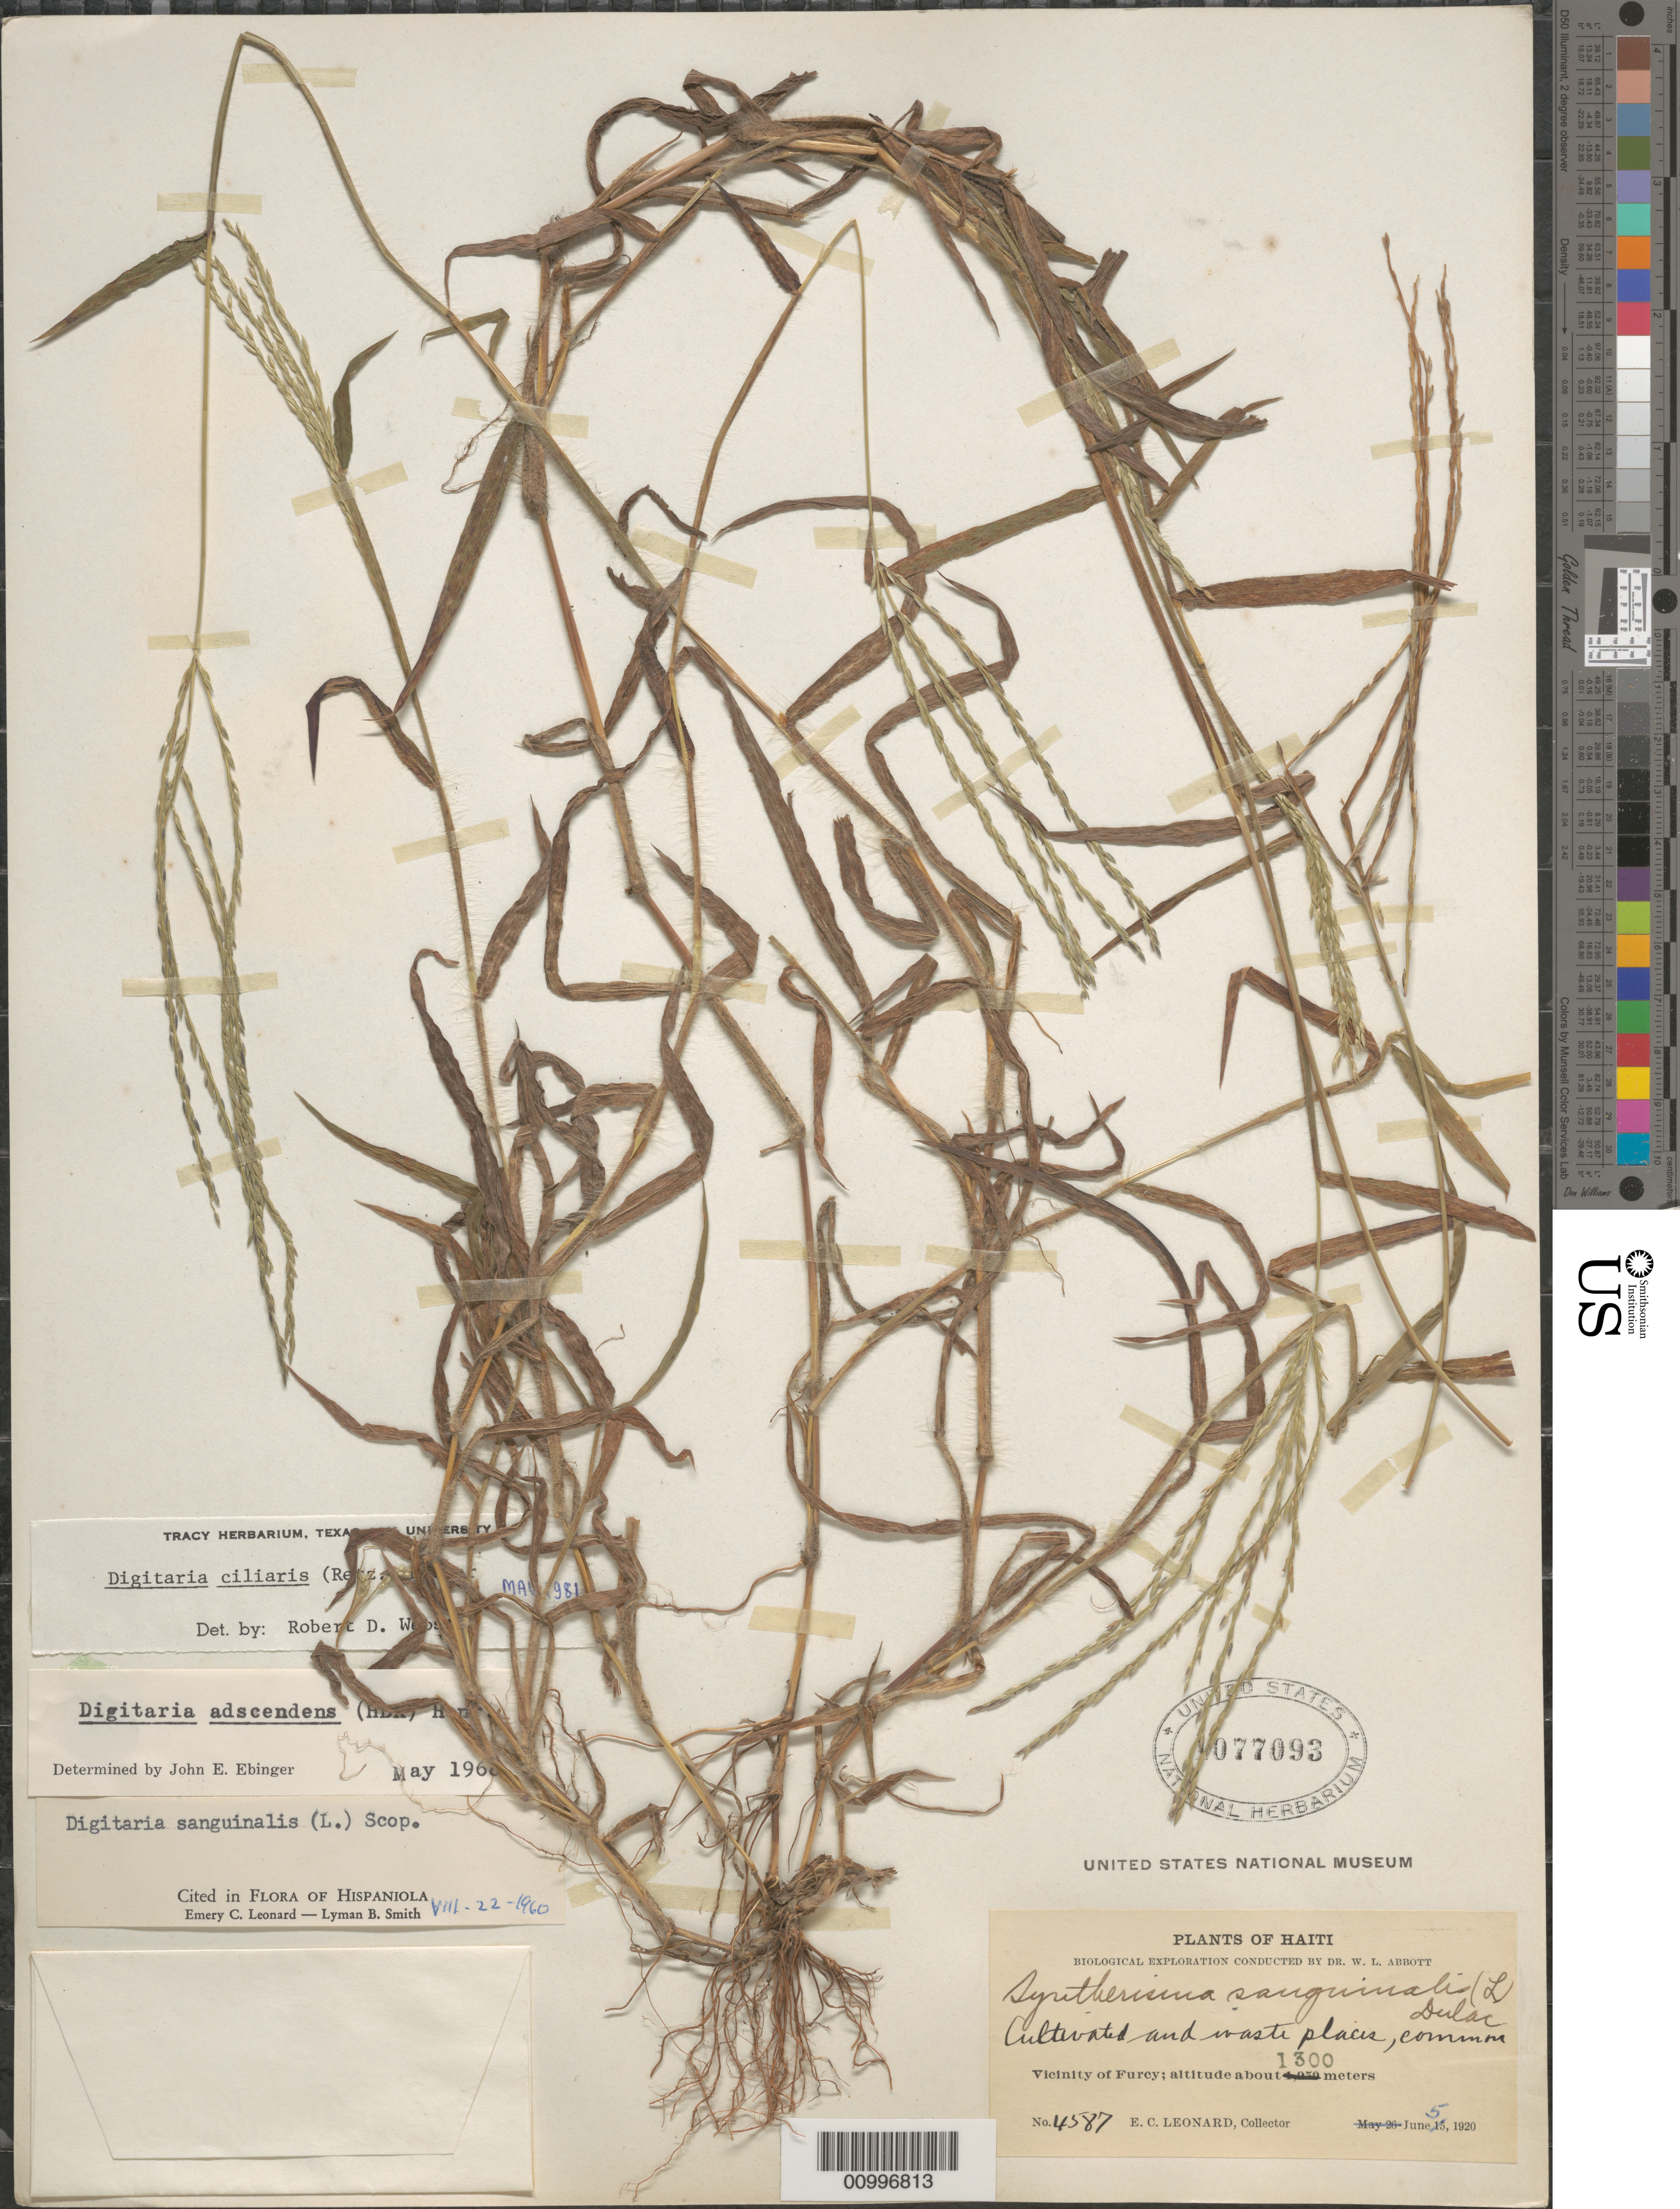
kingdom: Plantae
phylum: Tracheophyta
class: Liliopsida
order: Poales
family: Poaceae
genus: Digitaria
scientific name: Digitaria ciliaris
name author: (Retz.) Koeler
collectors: E. C. Leonard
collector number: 4587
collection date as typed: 05 Jun 1920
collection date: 1920-06-05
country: Haiti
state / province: Óuest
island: Hispaniola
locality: Vicinity of Furcy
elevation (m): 1300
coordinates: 0 N, 0 E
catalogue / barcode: US 1077093